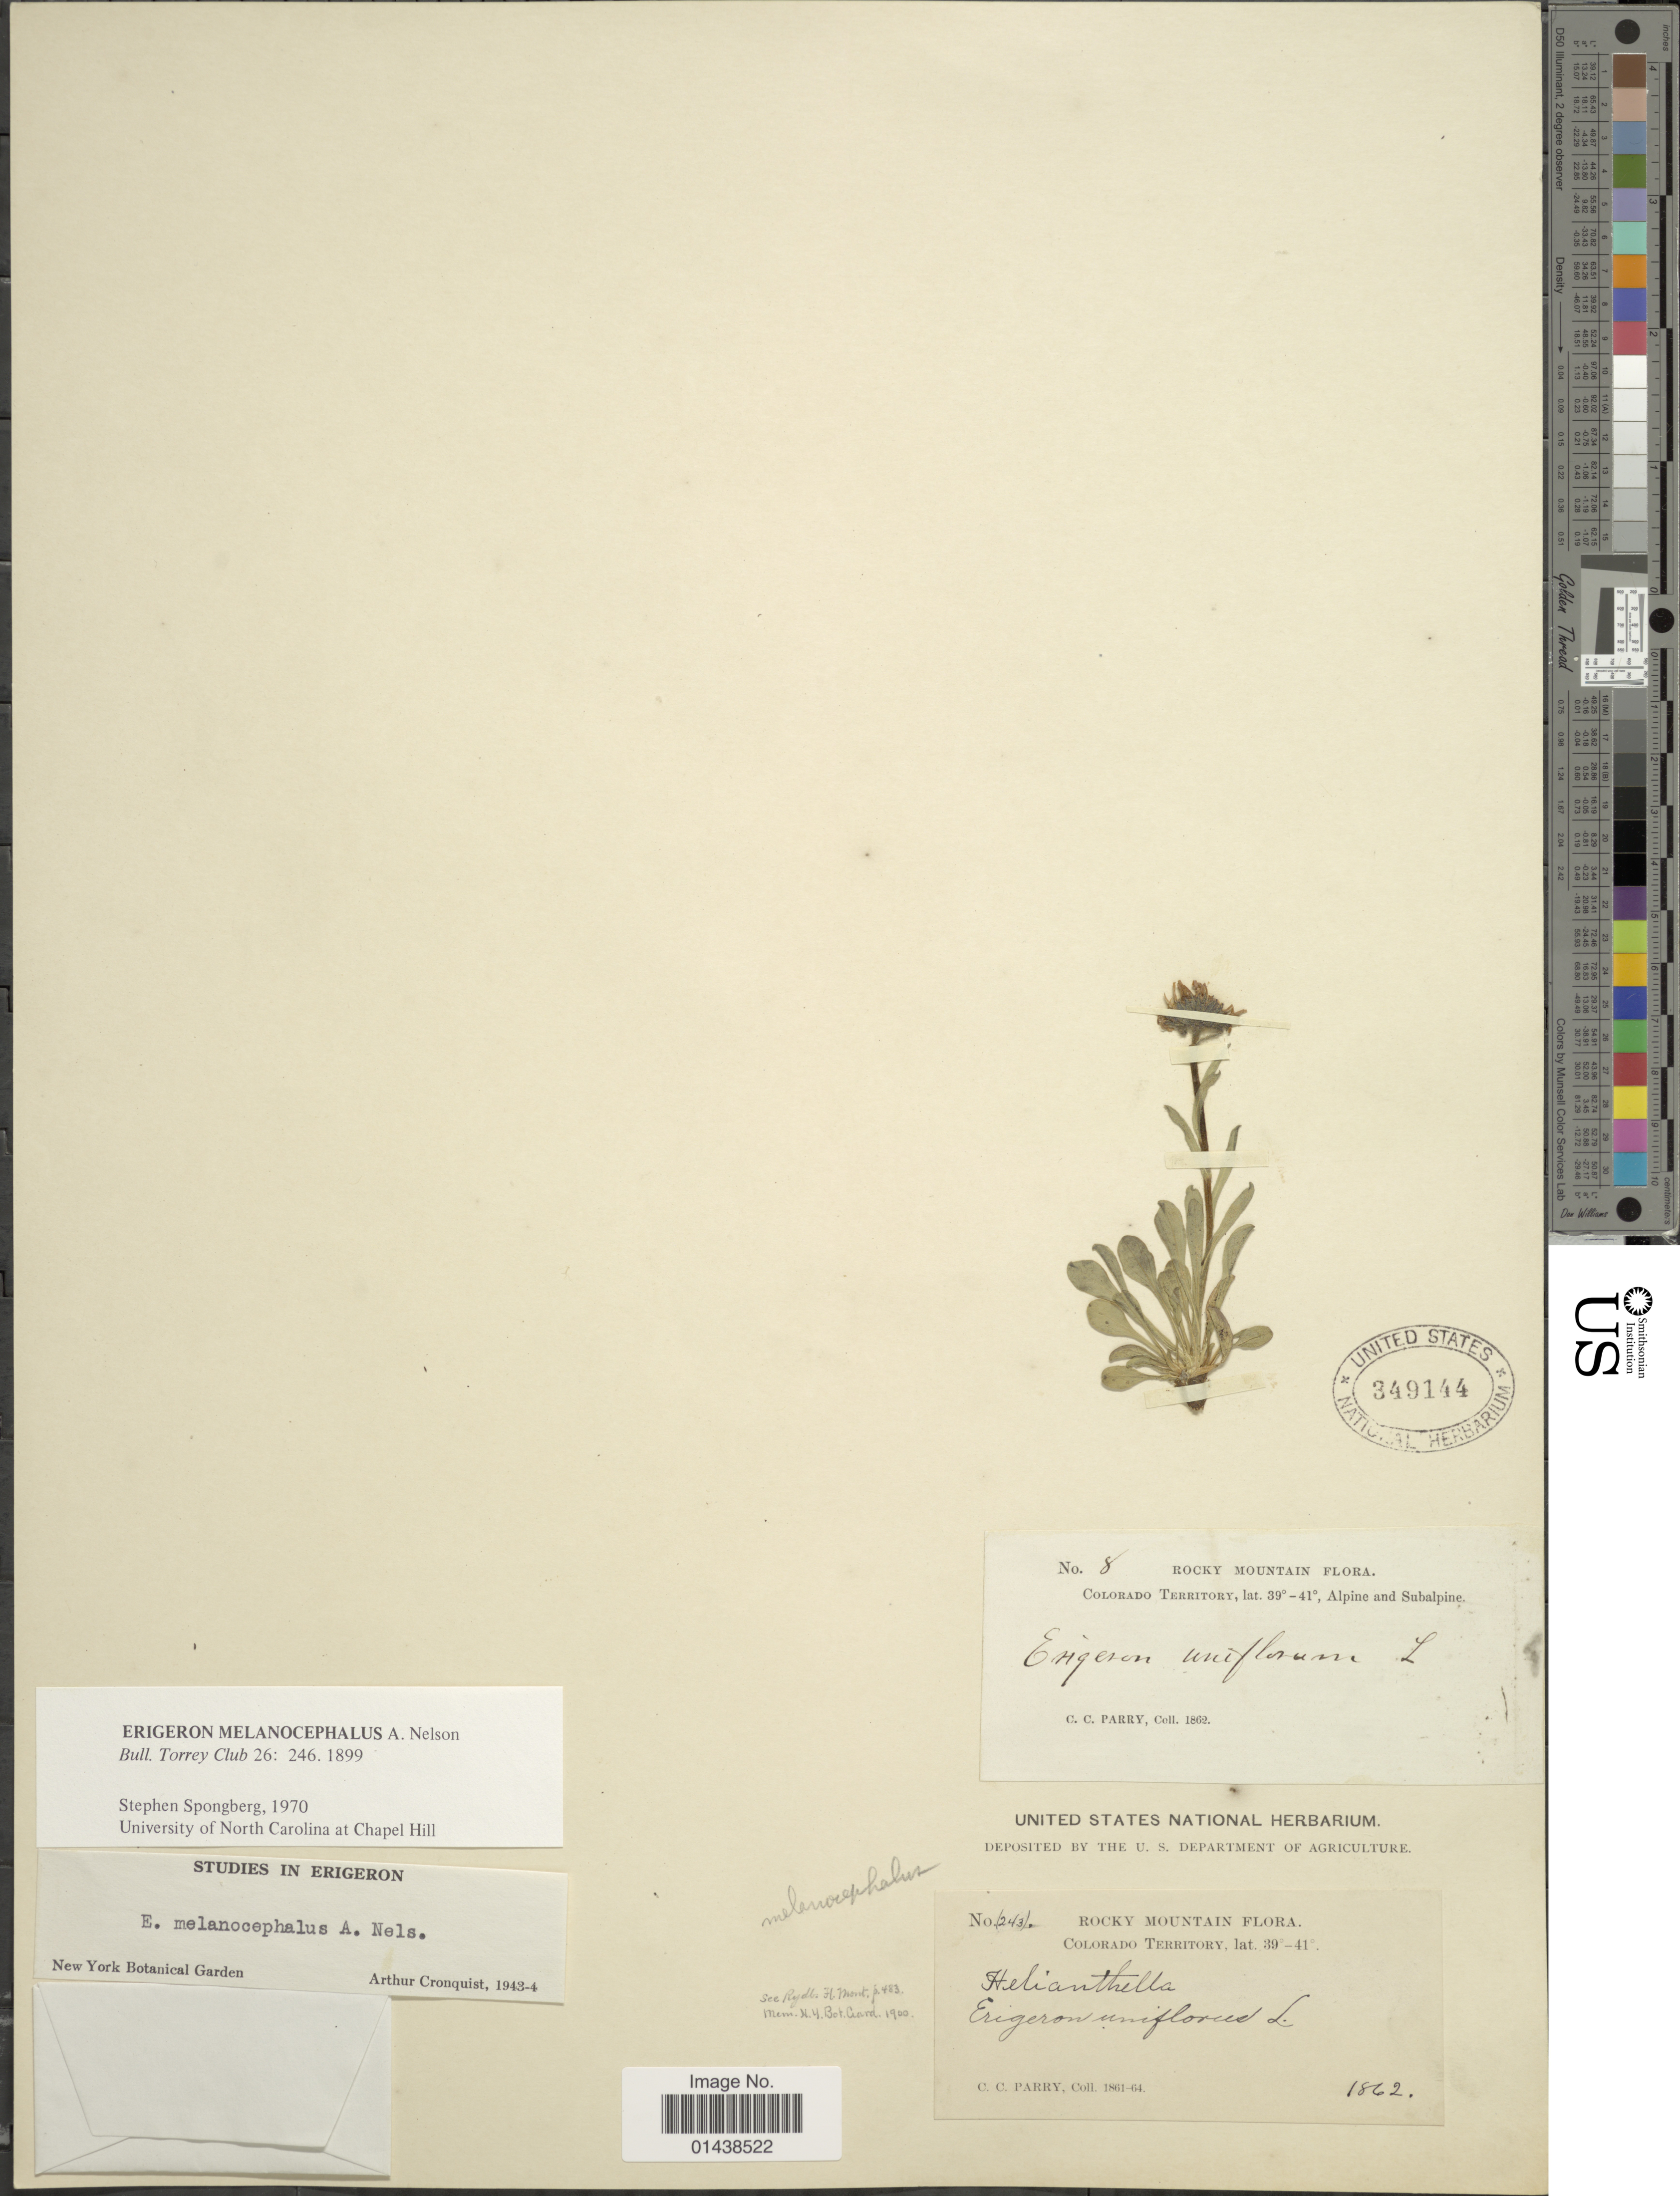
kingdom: Plantae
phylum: Tracheophyta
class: Magnoliopsida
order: Asterales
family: Asteraceae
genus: Erigeron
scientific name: Erigeron melanocephalus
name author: (A. Nelson) A. Nelson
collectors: C. C. Parry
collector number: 243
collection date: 1862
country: United States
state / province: Colorado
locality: Rocky Mountains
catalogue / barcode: US 349144